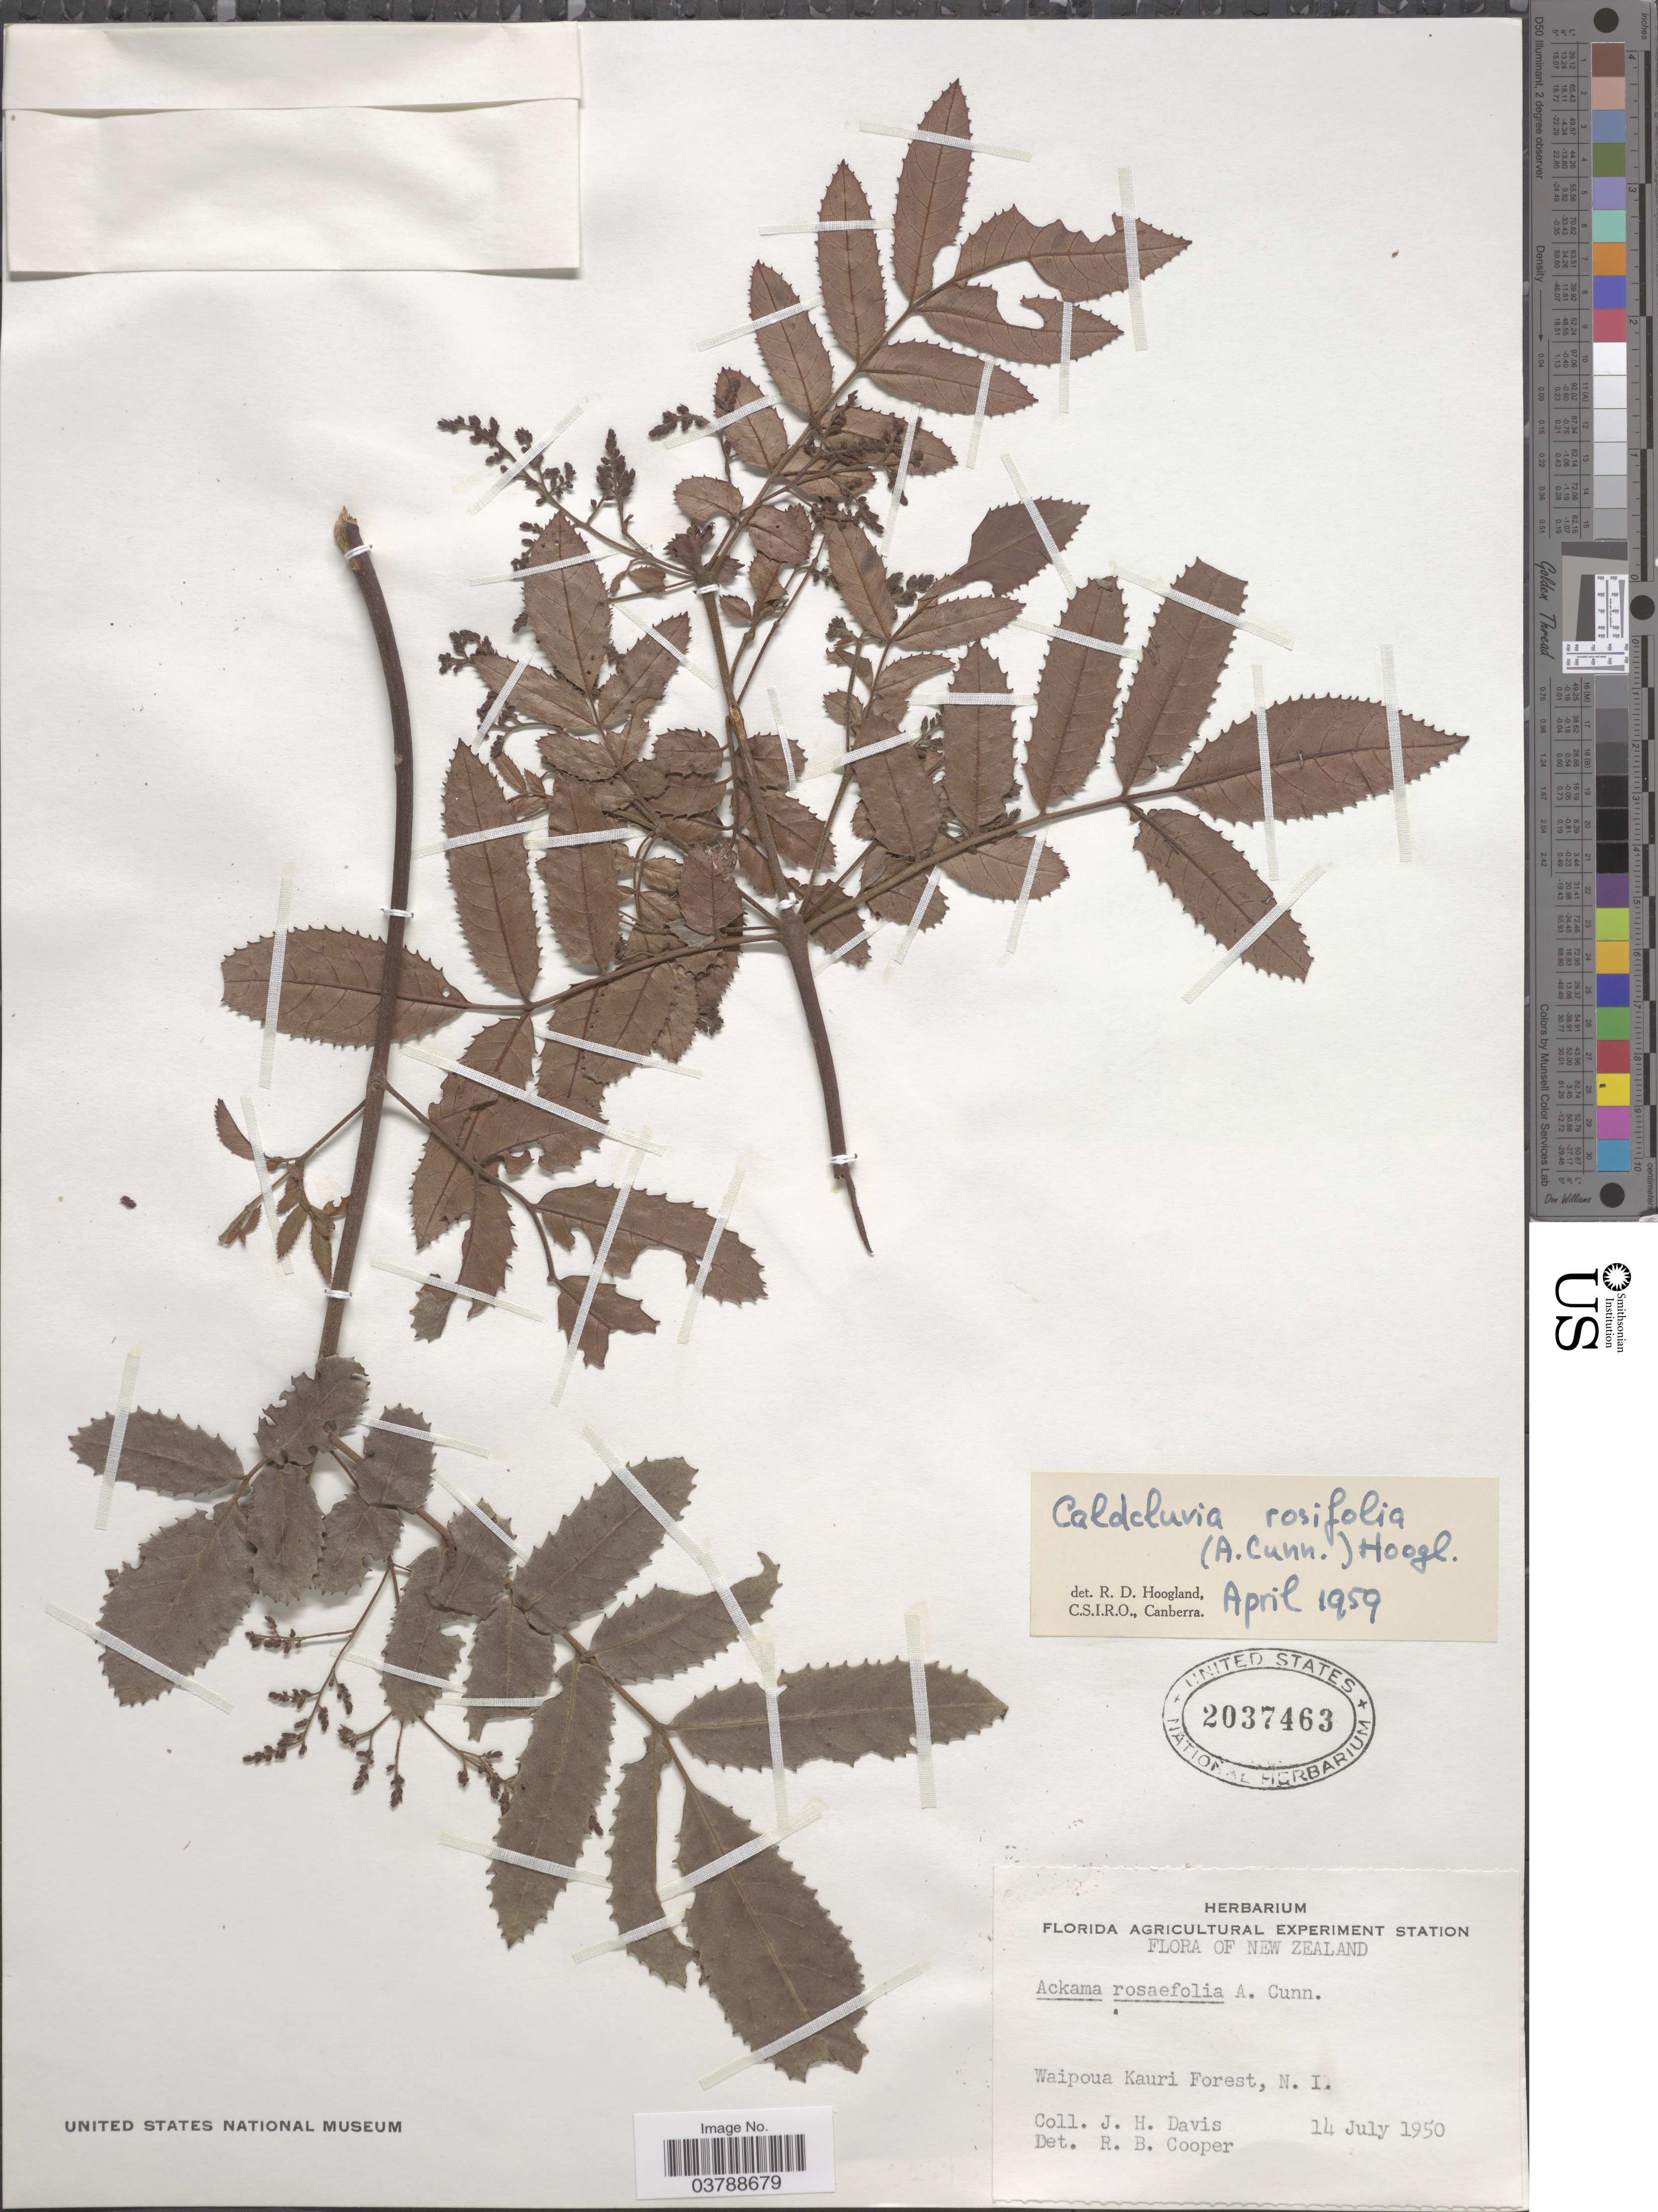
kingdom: Plantae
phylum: Tracheophyta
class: Magnoliopsida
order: Oxalidales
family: Cunoniaceae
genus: Caldcluvia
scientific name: Caldcluvia rosifolia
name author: (A. Cunn.) Hoogland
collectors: J. Davis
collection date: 1950-07-14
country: New Zealand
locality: Waipoua Kauri Forest, N. I.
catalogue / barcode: US 2037463